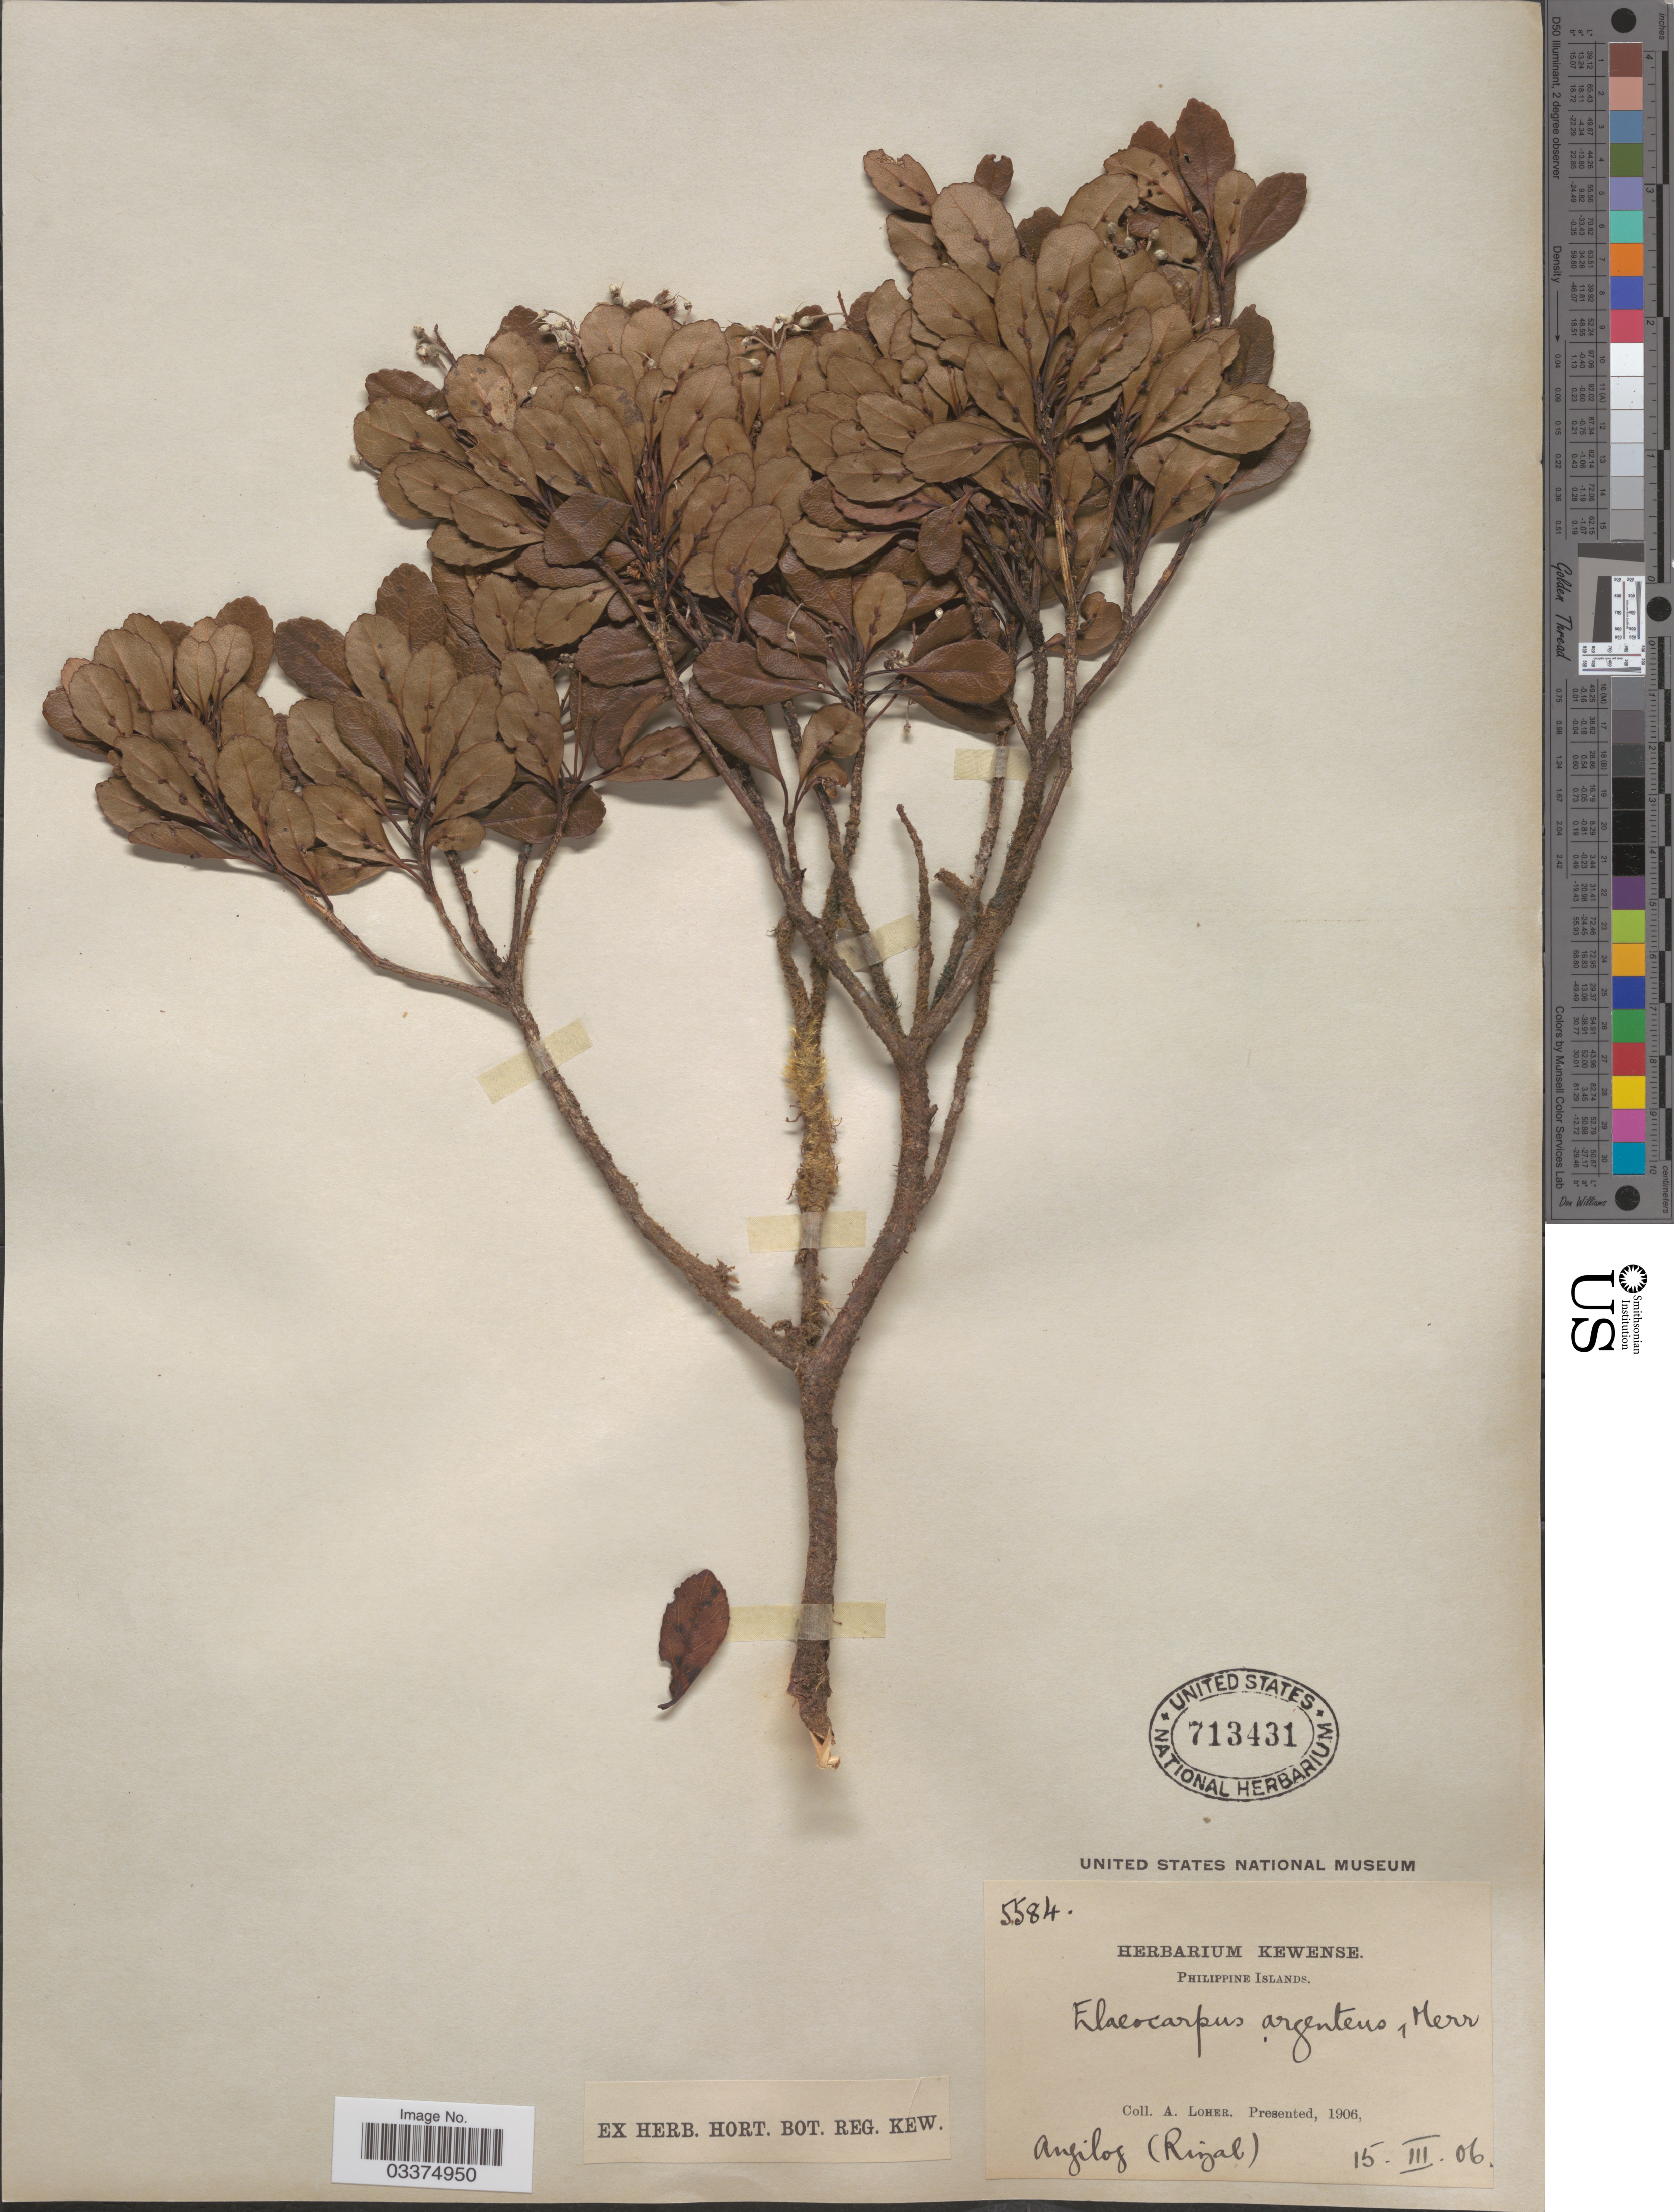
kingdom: Plantae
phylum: Tracheophyta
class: Magnoliopsida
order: Oxalidales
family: Elaeocarpaceae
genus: Elaeocarpus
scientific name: Elaeocarpus argenteus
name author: Merr.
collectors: A. Loher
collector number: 5584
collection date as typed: Transcribed d/m/y: 15/3/6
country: Philippines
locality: Angilos (Rizal).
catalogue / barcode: US 713431